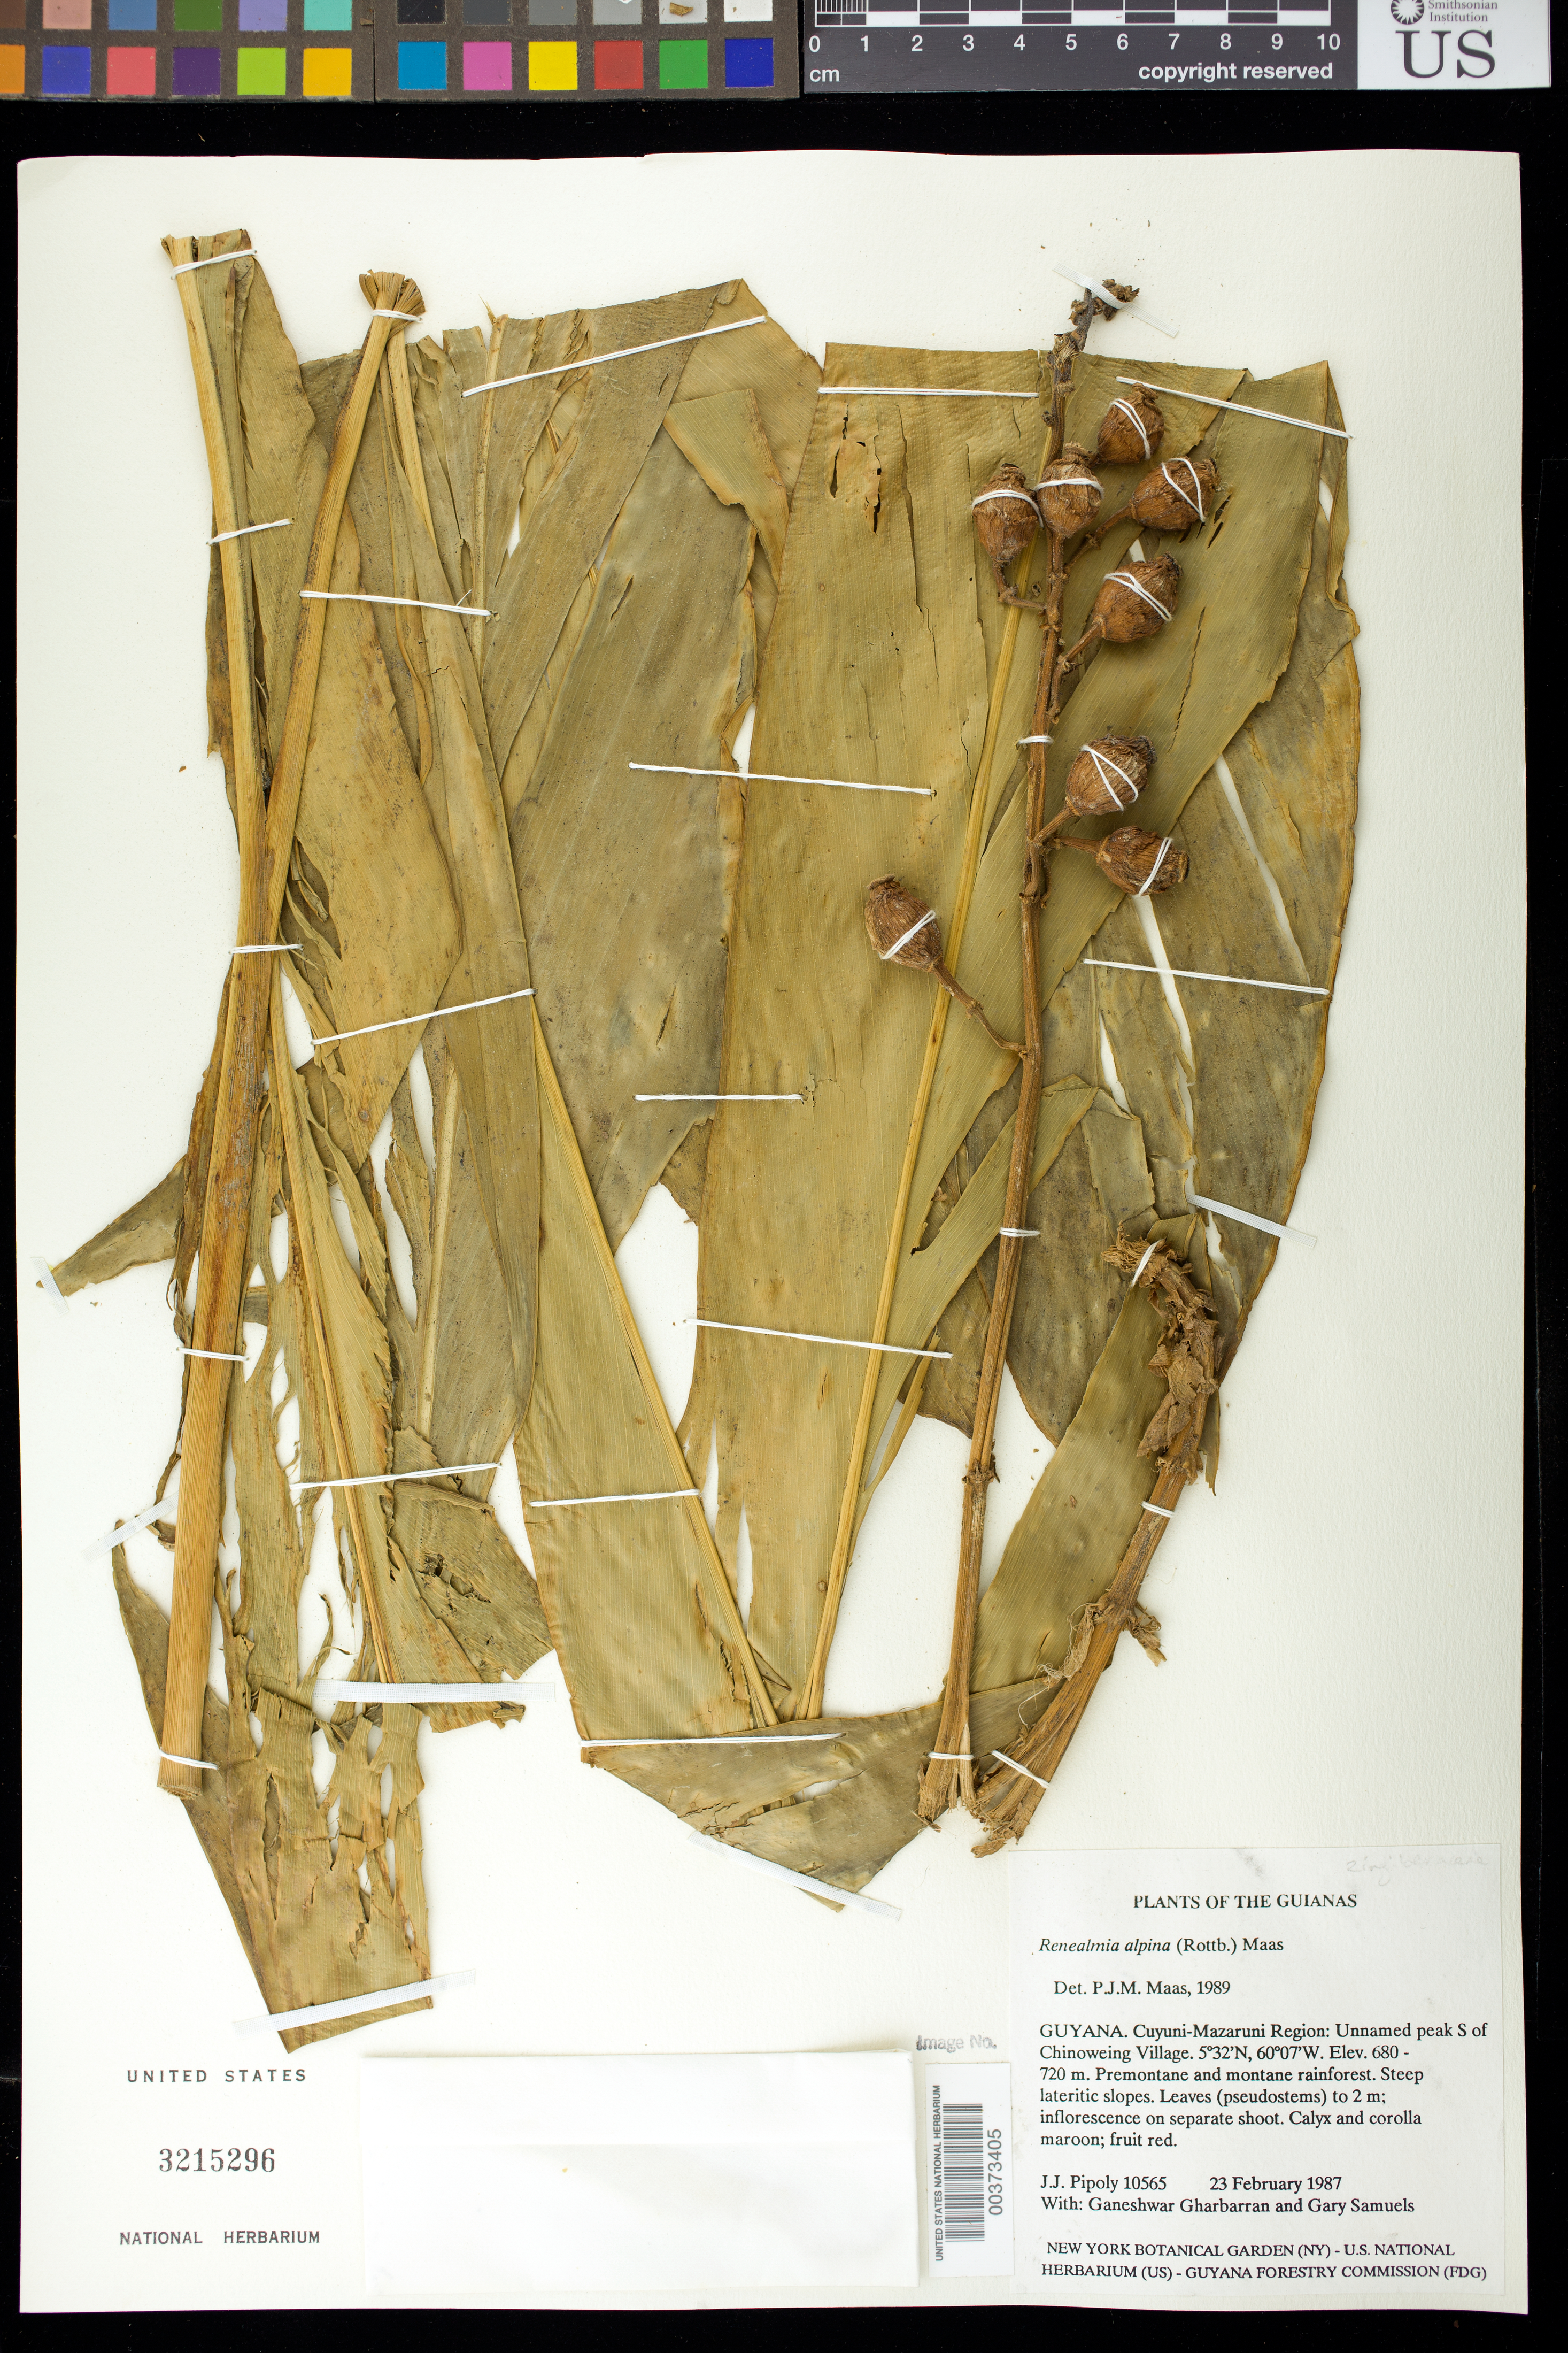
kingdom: Plantae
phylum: Tracheophyta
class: Liliopsida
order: Zingiberales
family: Zingiberaceae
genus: Renealmia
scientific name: Renealmia alpinia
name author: (Rottb.) Maas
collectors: J. J. Pipoly, G. Gharbarran & G. Samuels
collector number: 10565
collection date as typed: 23 Feb 1987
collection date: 1987-02-23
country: Guyana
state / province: Cuyuni-mazaruni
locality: Unnamed peak s of chinoweing village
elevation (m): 680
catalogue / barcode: US 3215296